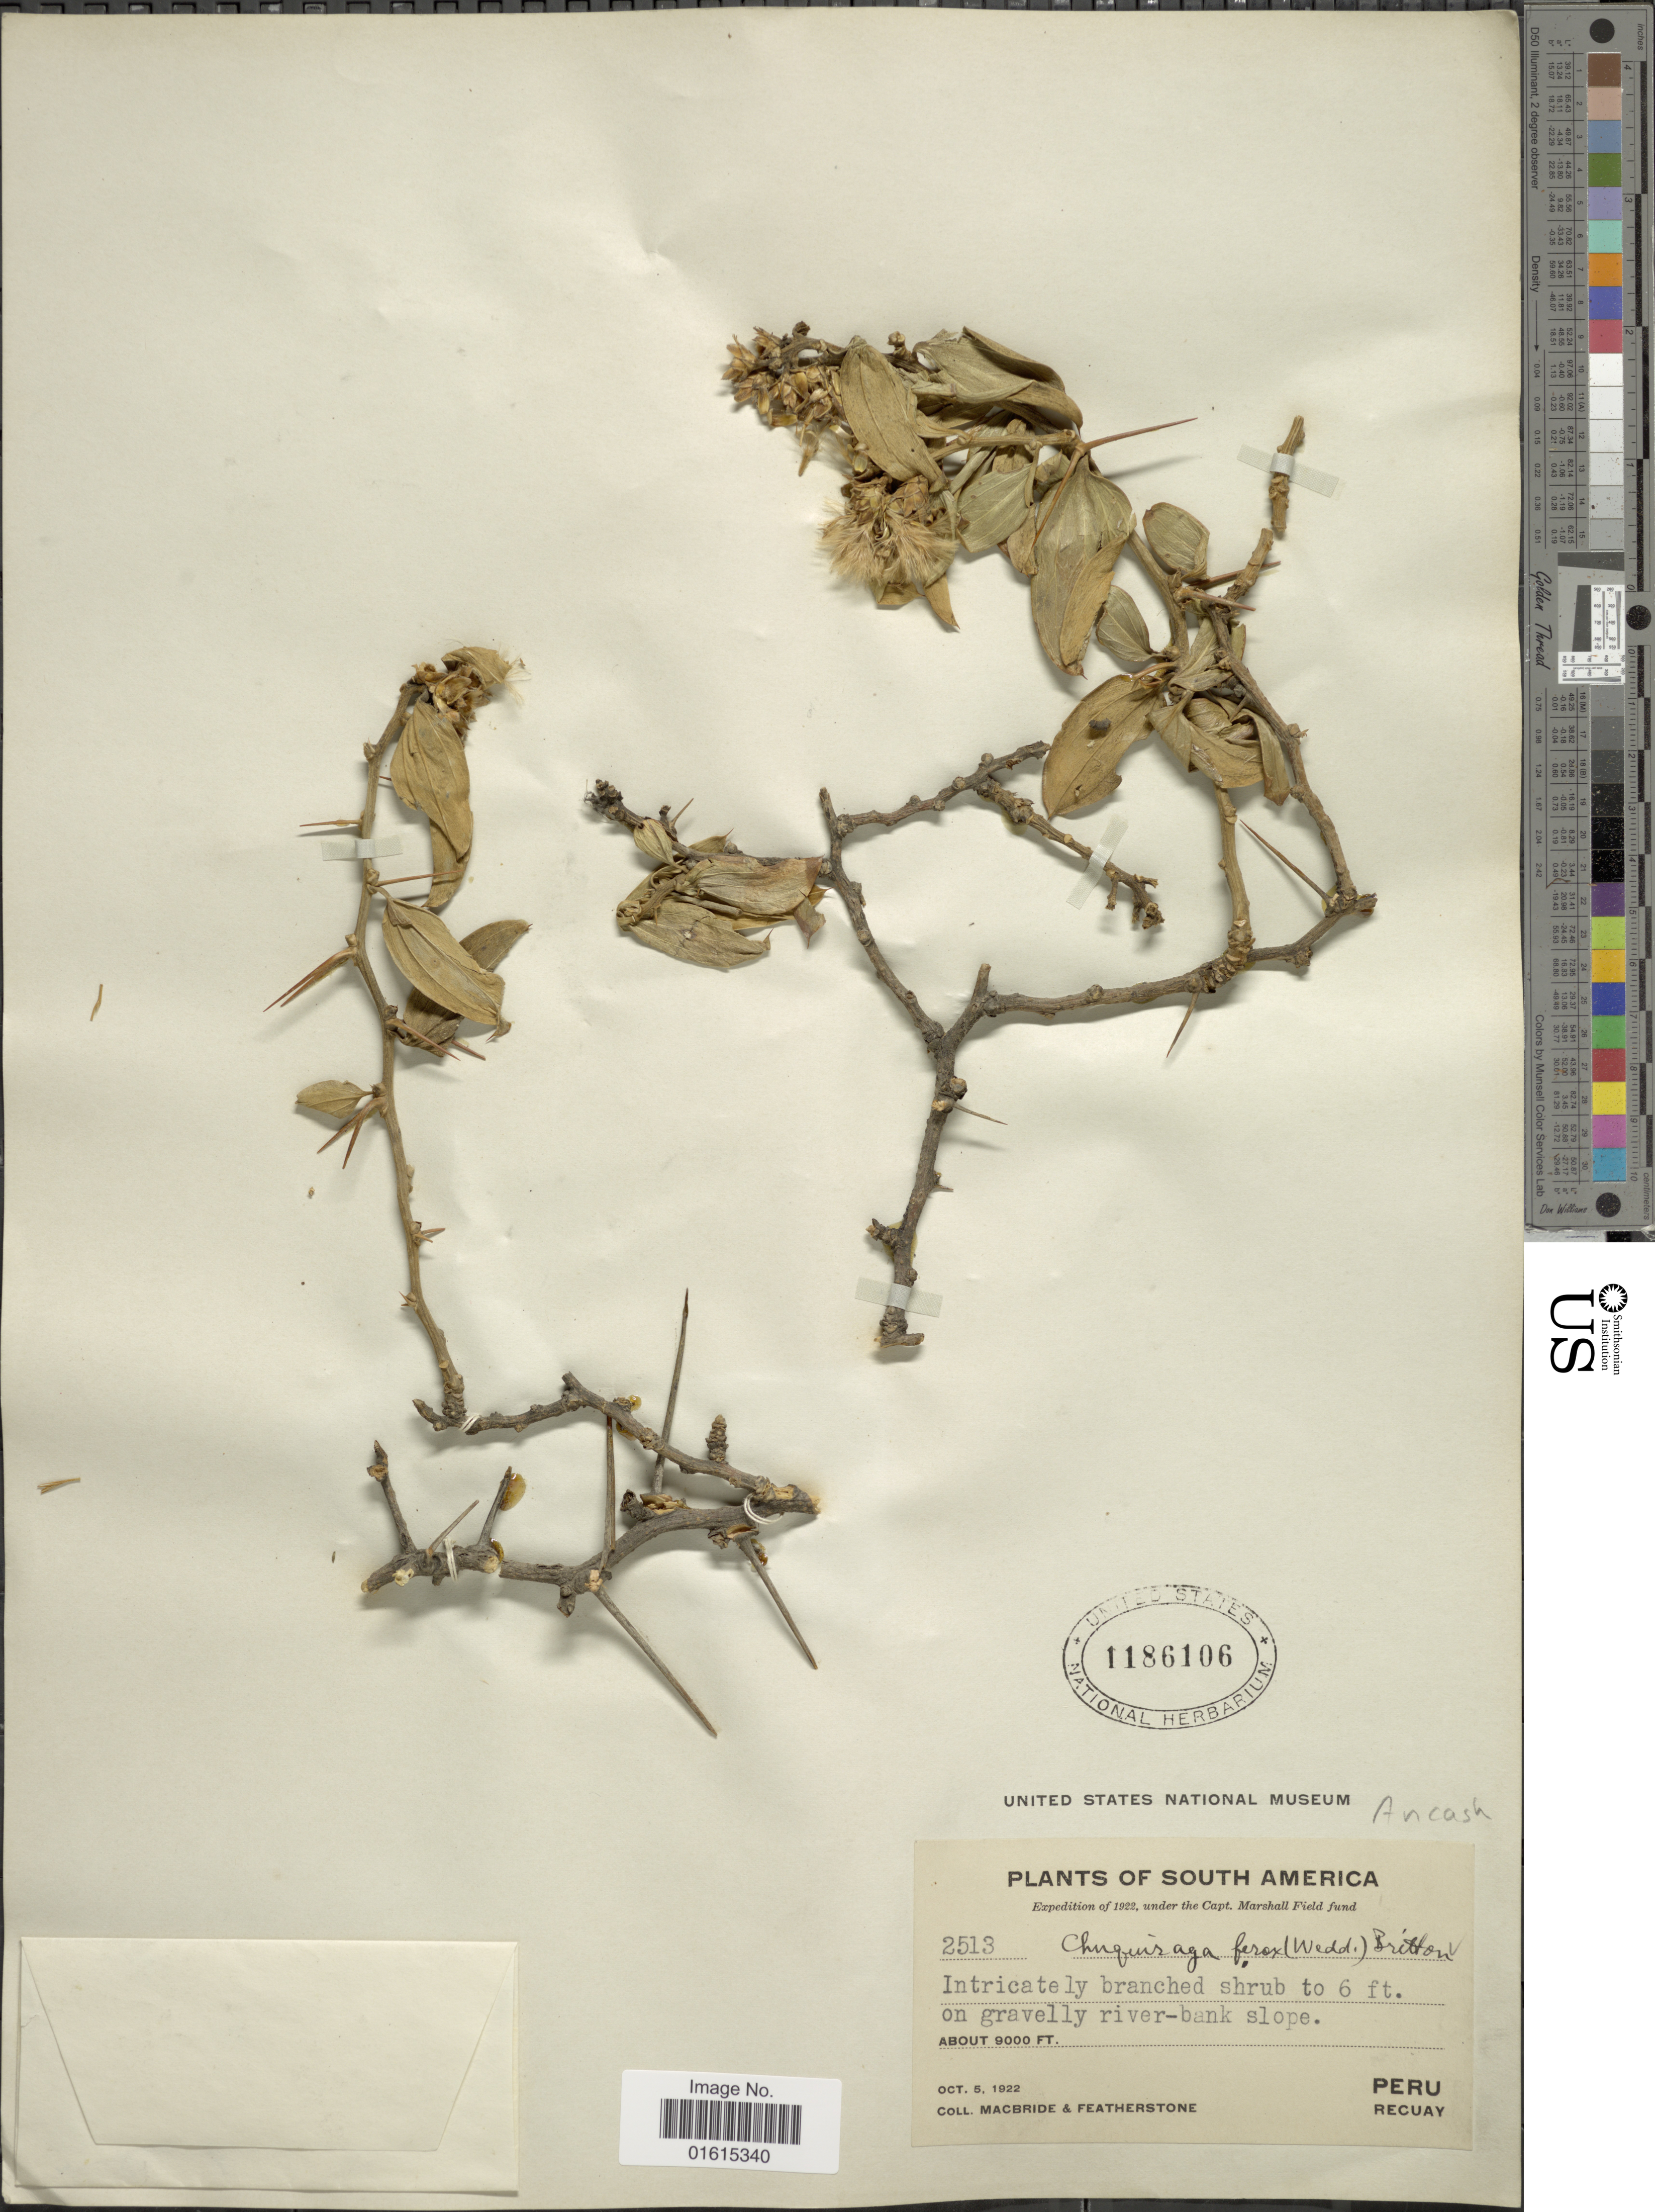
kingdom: Plantae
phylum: Tracheophyta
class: Magnoliopsida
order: Asterales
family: Asteraceae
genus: Dasyphyllum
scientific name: Dasyphyllum ferox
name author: (Wedd.) Cabrera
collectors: Macbride, -- & -. Featherstone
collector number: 2513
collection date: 1922-10-05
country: Peru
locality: South America, Peru, Recuay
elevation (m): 2743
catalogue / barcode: US 1186106